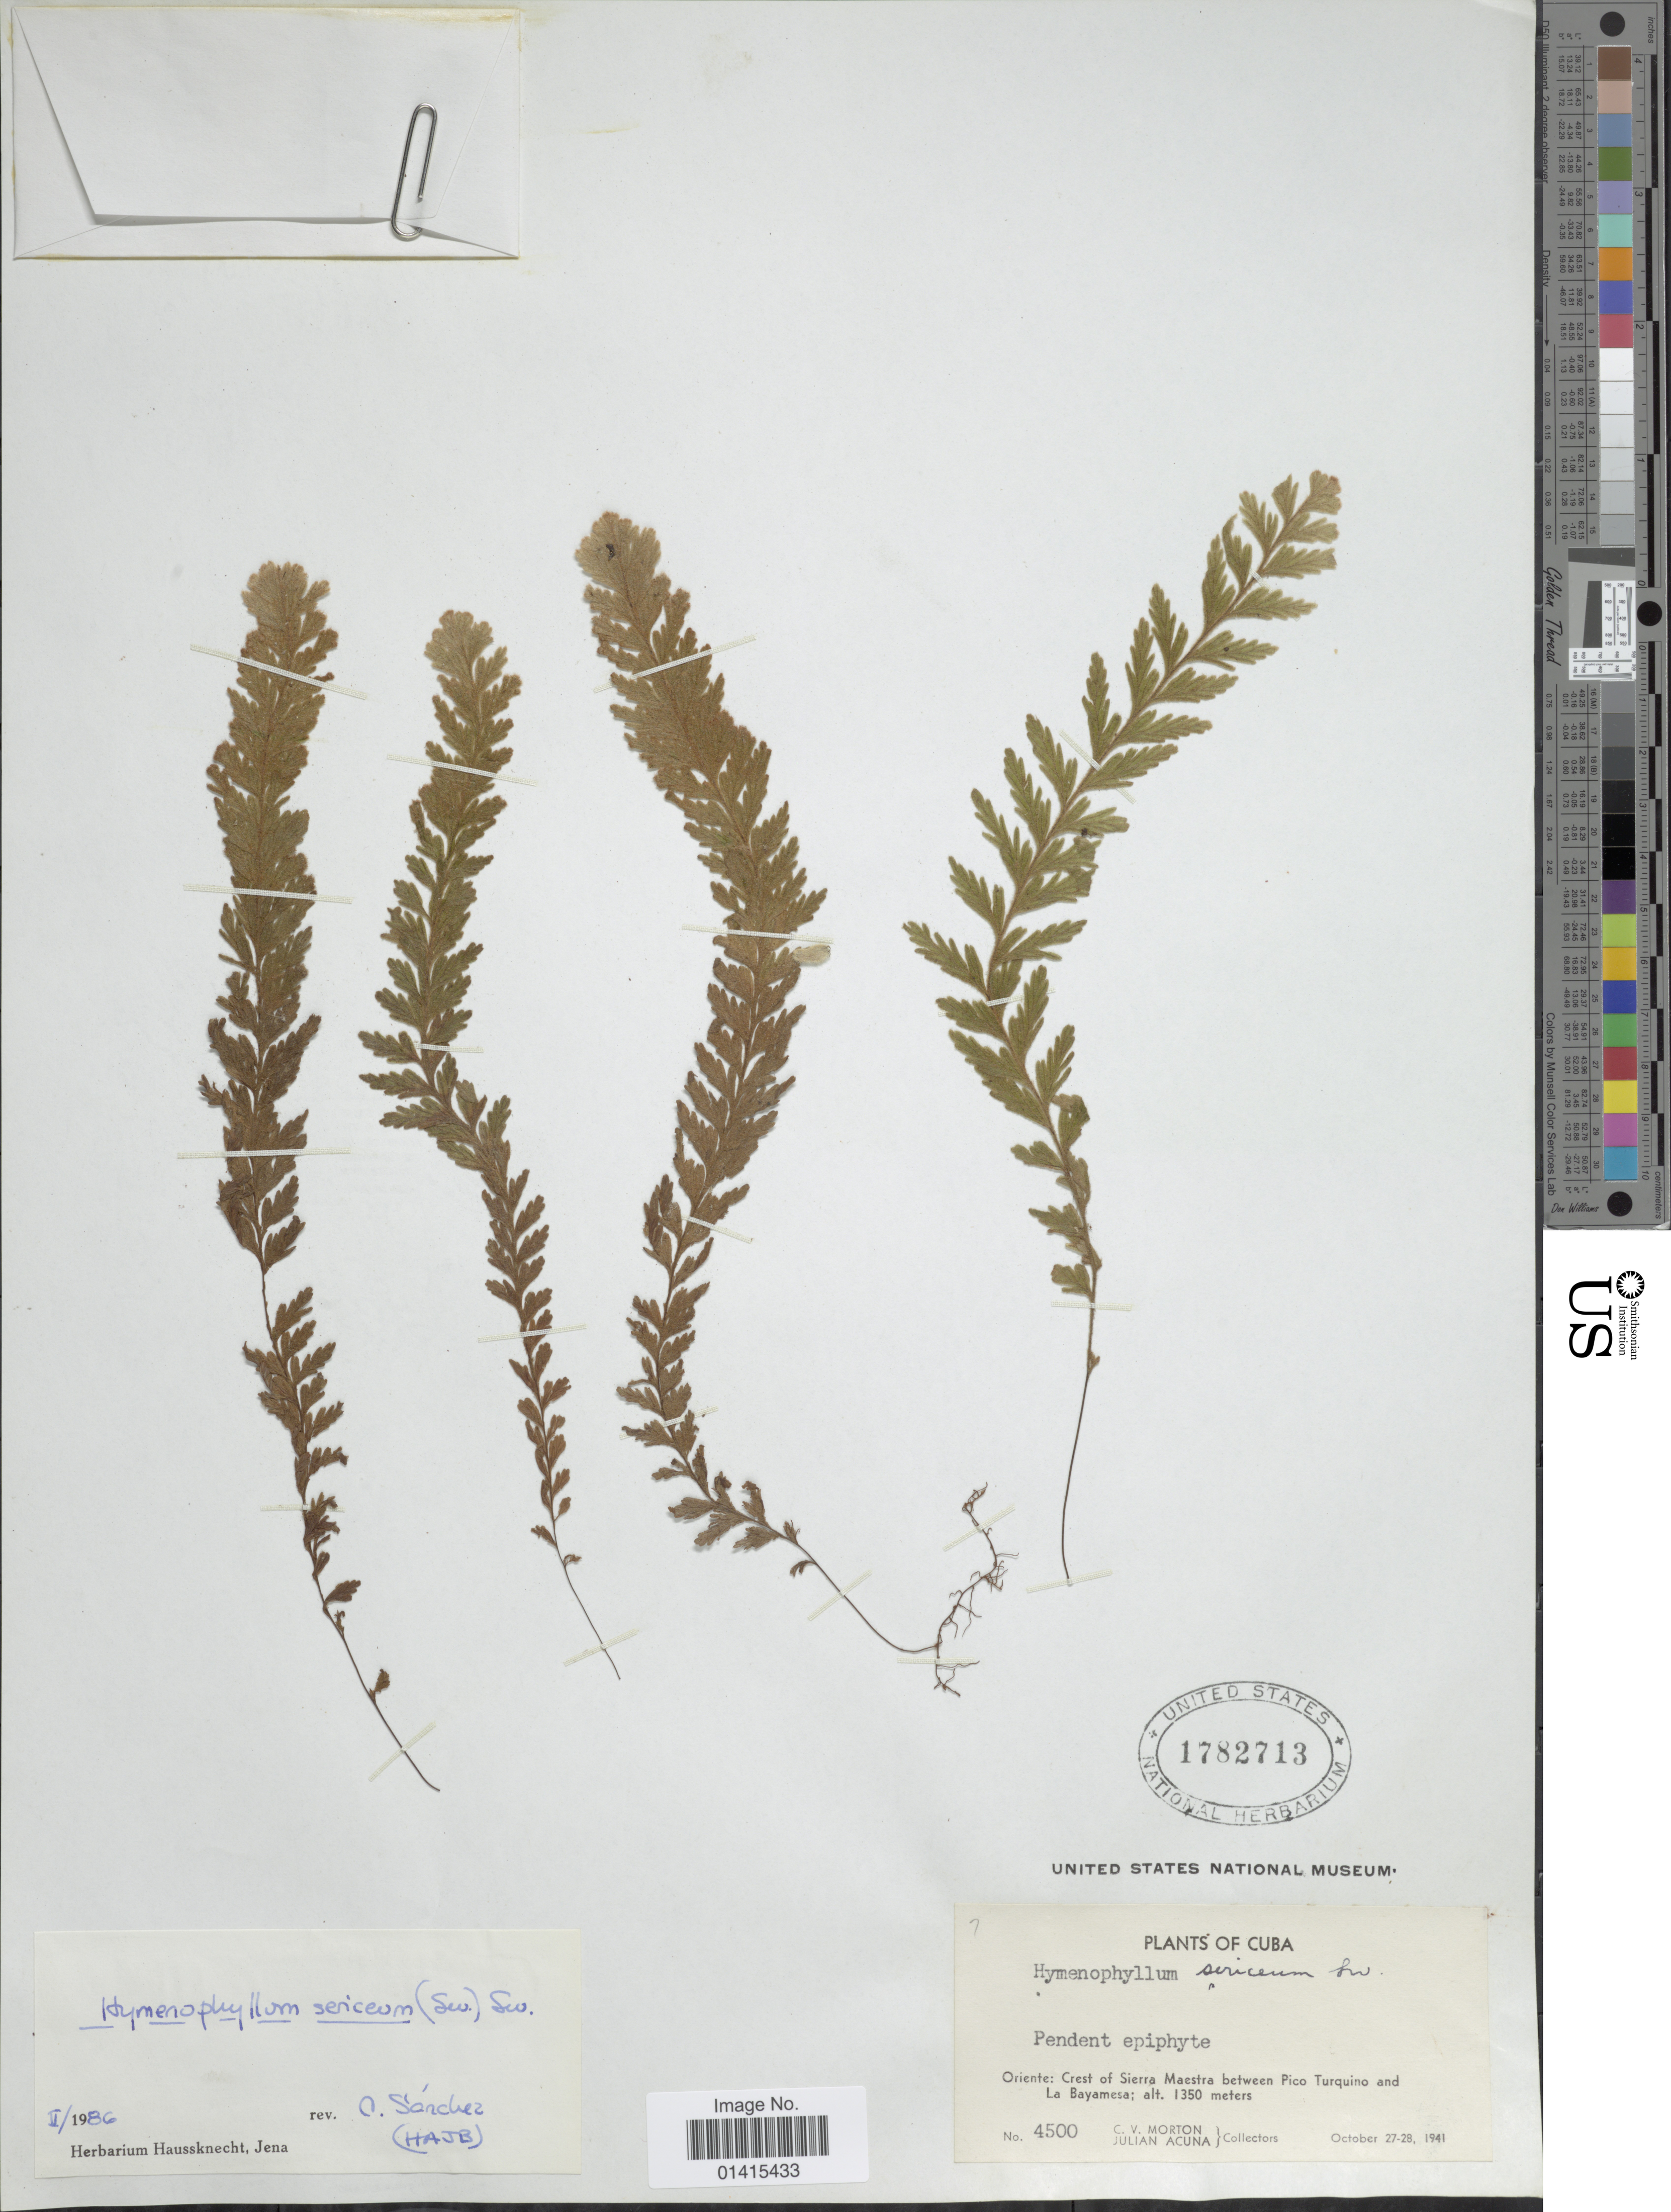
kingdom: Plantae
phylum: Tracheophyta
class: Polypodiopsida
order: Hymenophyllales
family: Hymenophyllaceae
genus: Hymenophyllum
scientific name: Hymenophyllum sericeum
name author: Sw. in Schrad.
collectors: C. V. Morton & J. B. Acuña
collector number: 4500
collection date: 1941-10-27/1941-10-28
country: Cuba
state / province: Oriente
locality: Oriente: Crest of Sierra Maestra between Pico Turquino and La Bayamesa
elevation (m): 1350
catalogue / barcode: US 1782713